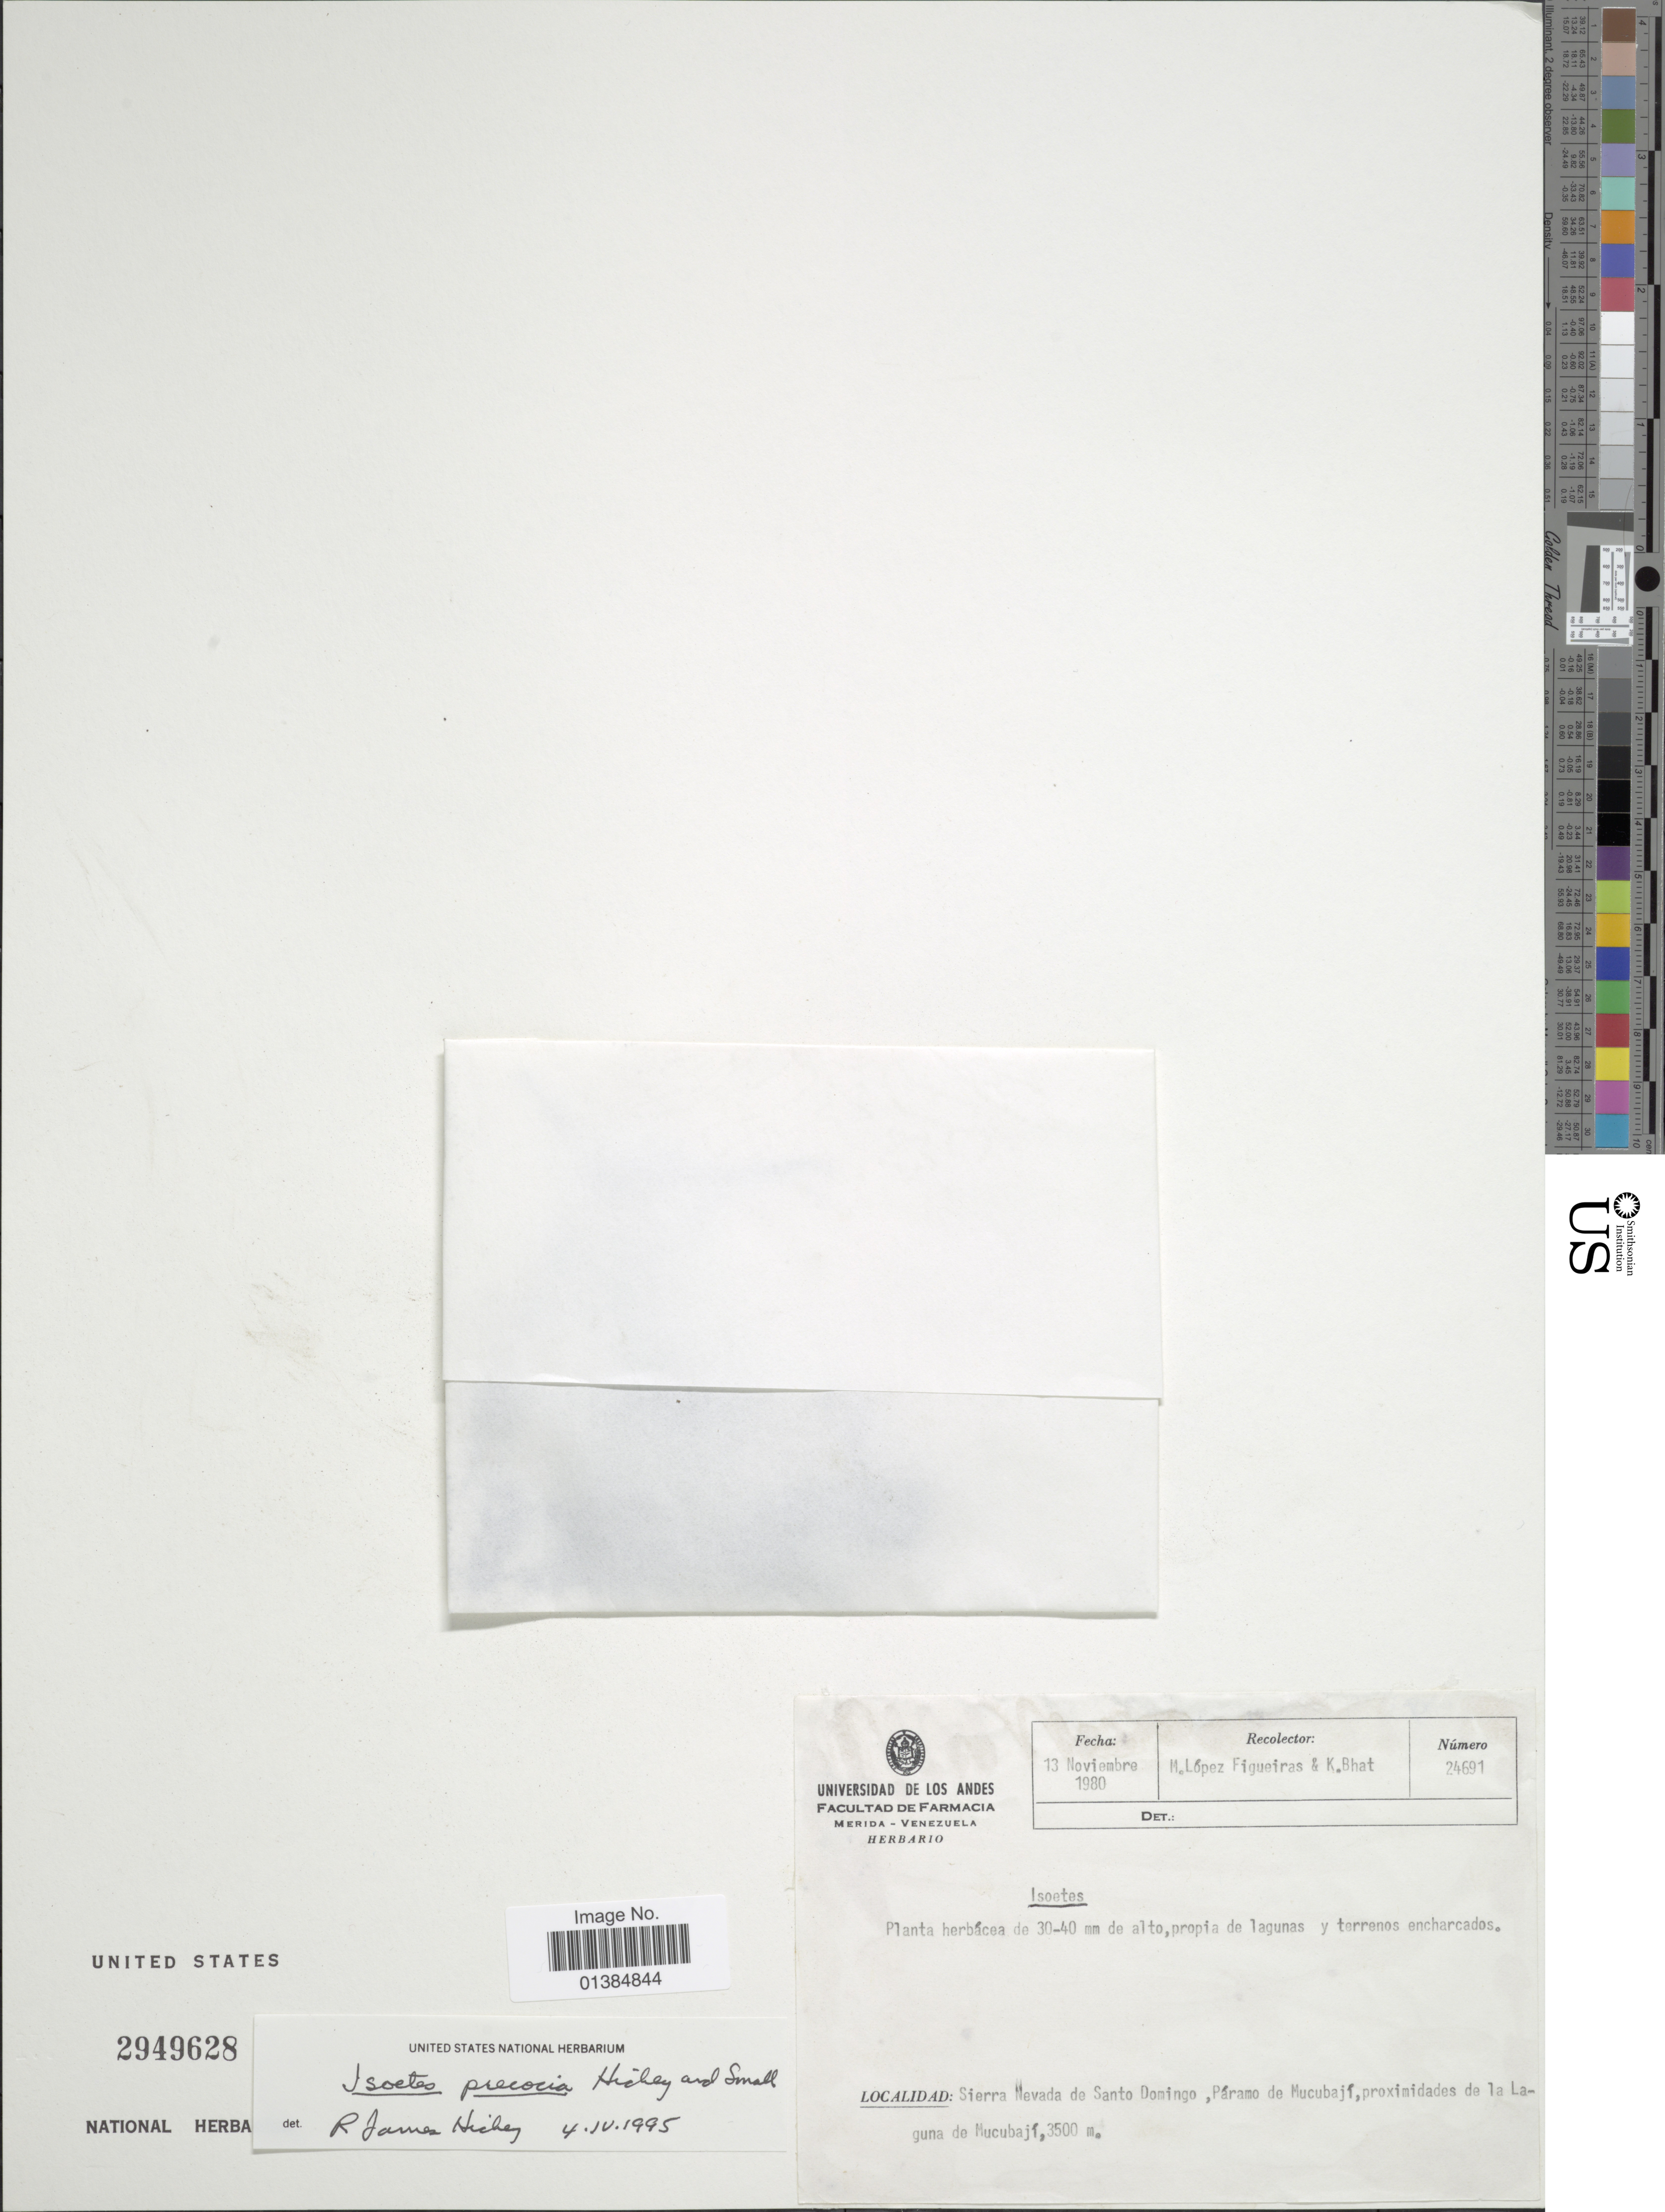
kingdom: Plantae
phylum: Tracheophyta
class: Lycopodiopsida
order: Isoetales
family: Isoetaceae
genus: Isoetes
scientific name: Isoetes precocia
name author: R.L. Small & Hickey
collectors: M. López Figueiras & K. Bhat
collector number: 24691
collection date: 1980-11-13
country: Venezuela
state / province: Mérida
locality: Sierra Nevadak de Santo Domingo, Páramo de Mucubají, proximidades de la Laguna de Mucubají.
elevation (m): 3500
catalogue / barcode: US 2949628